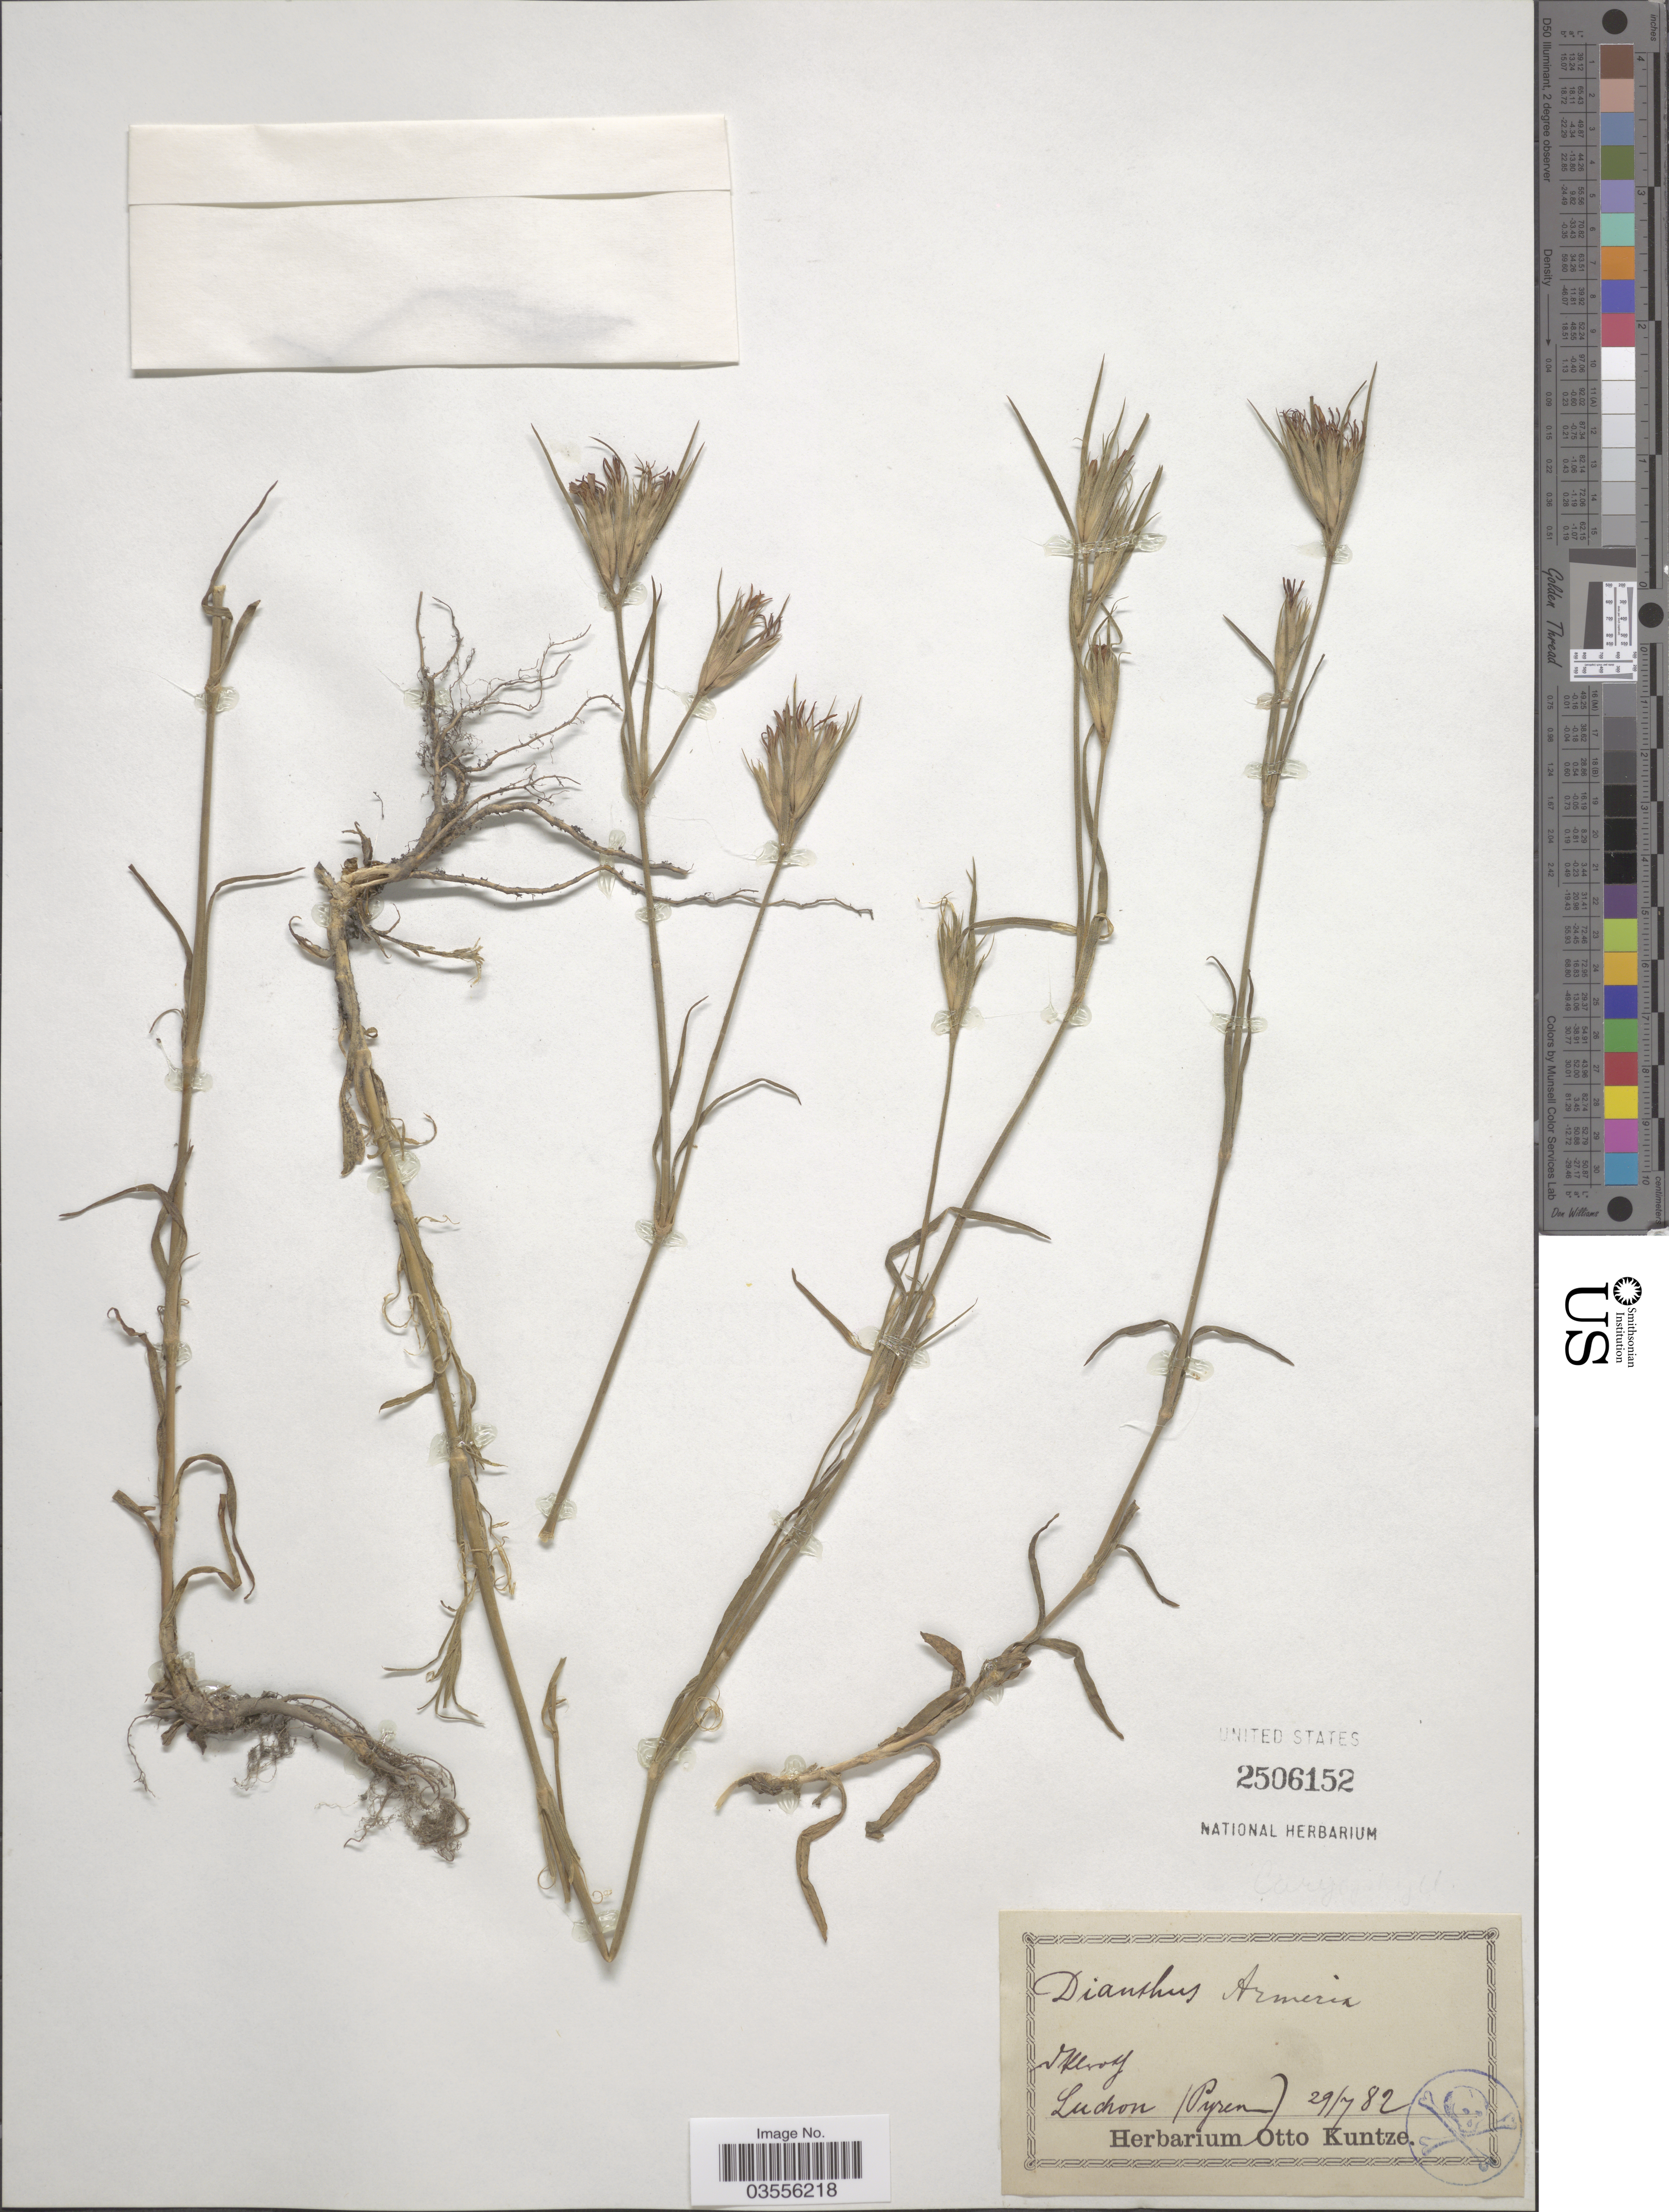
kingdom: Plantae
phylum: Tracheophyta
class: Magnoliopsida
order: Caryophyllales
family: Caryophyllaceae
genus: Dianthus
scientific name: Dianthus arenarius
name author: L.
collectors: ex herb. Otto Kuntze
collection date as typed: Transcribed d/m/y: 29/7/82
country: France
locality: Skeroy [interpreted] Luchon (Pyren).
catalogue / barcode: US 2506152